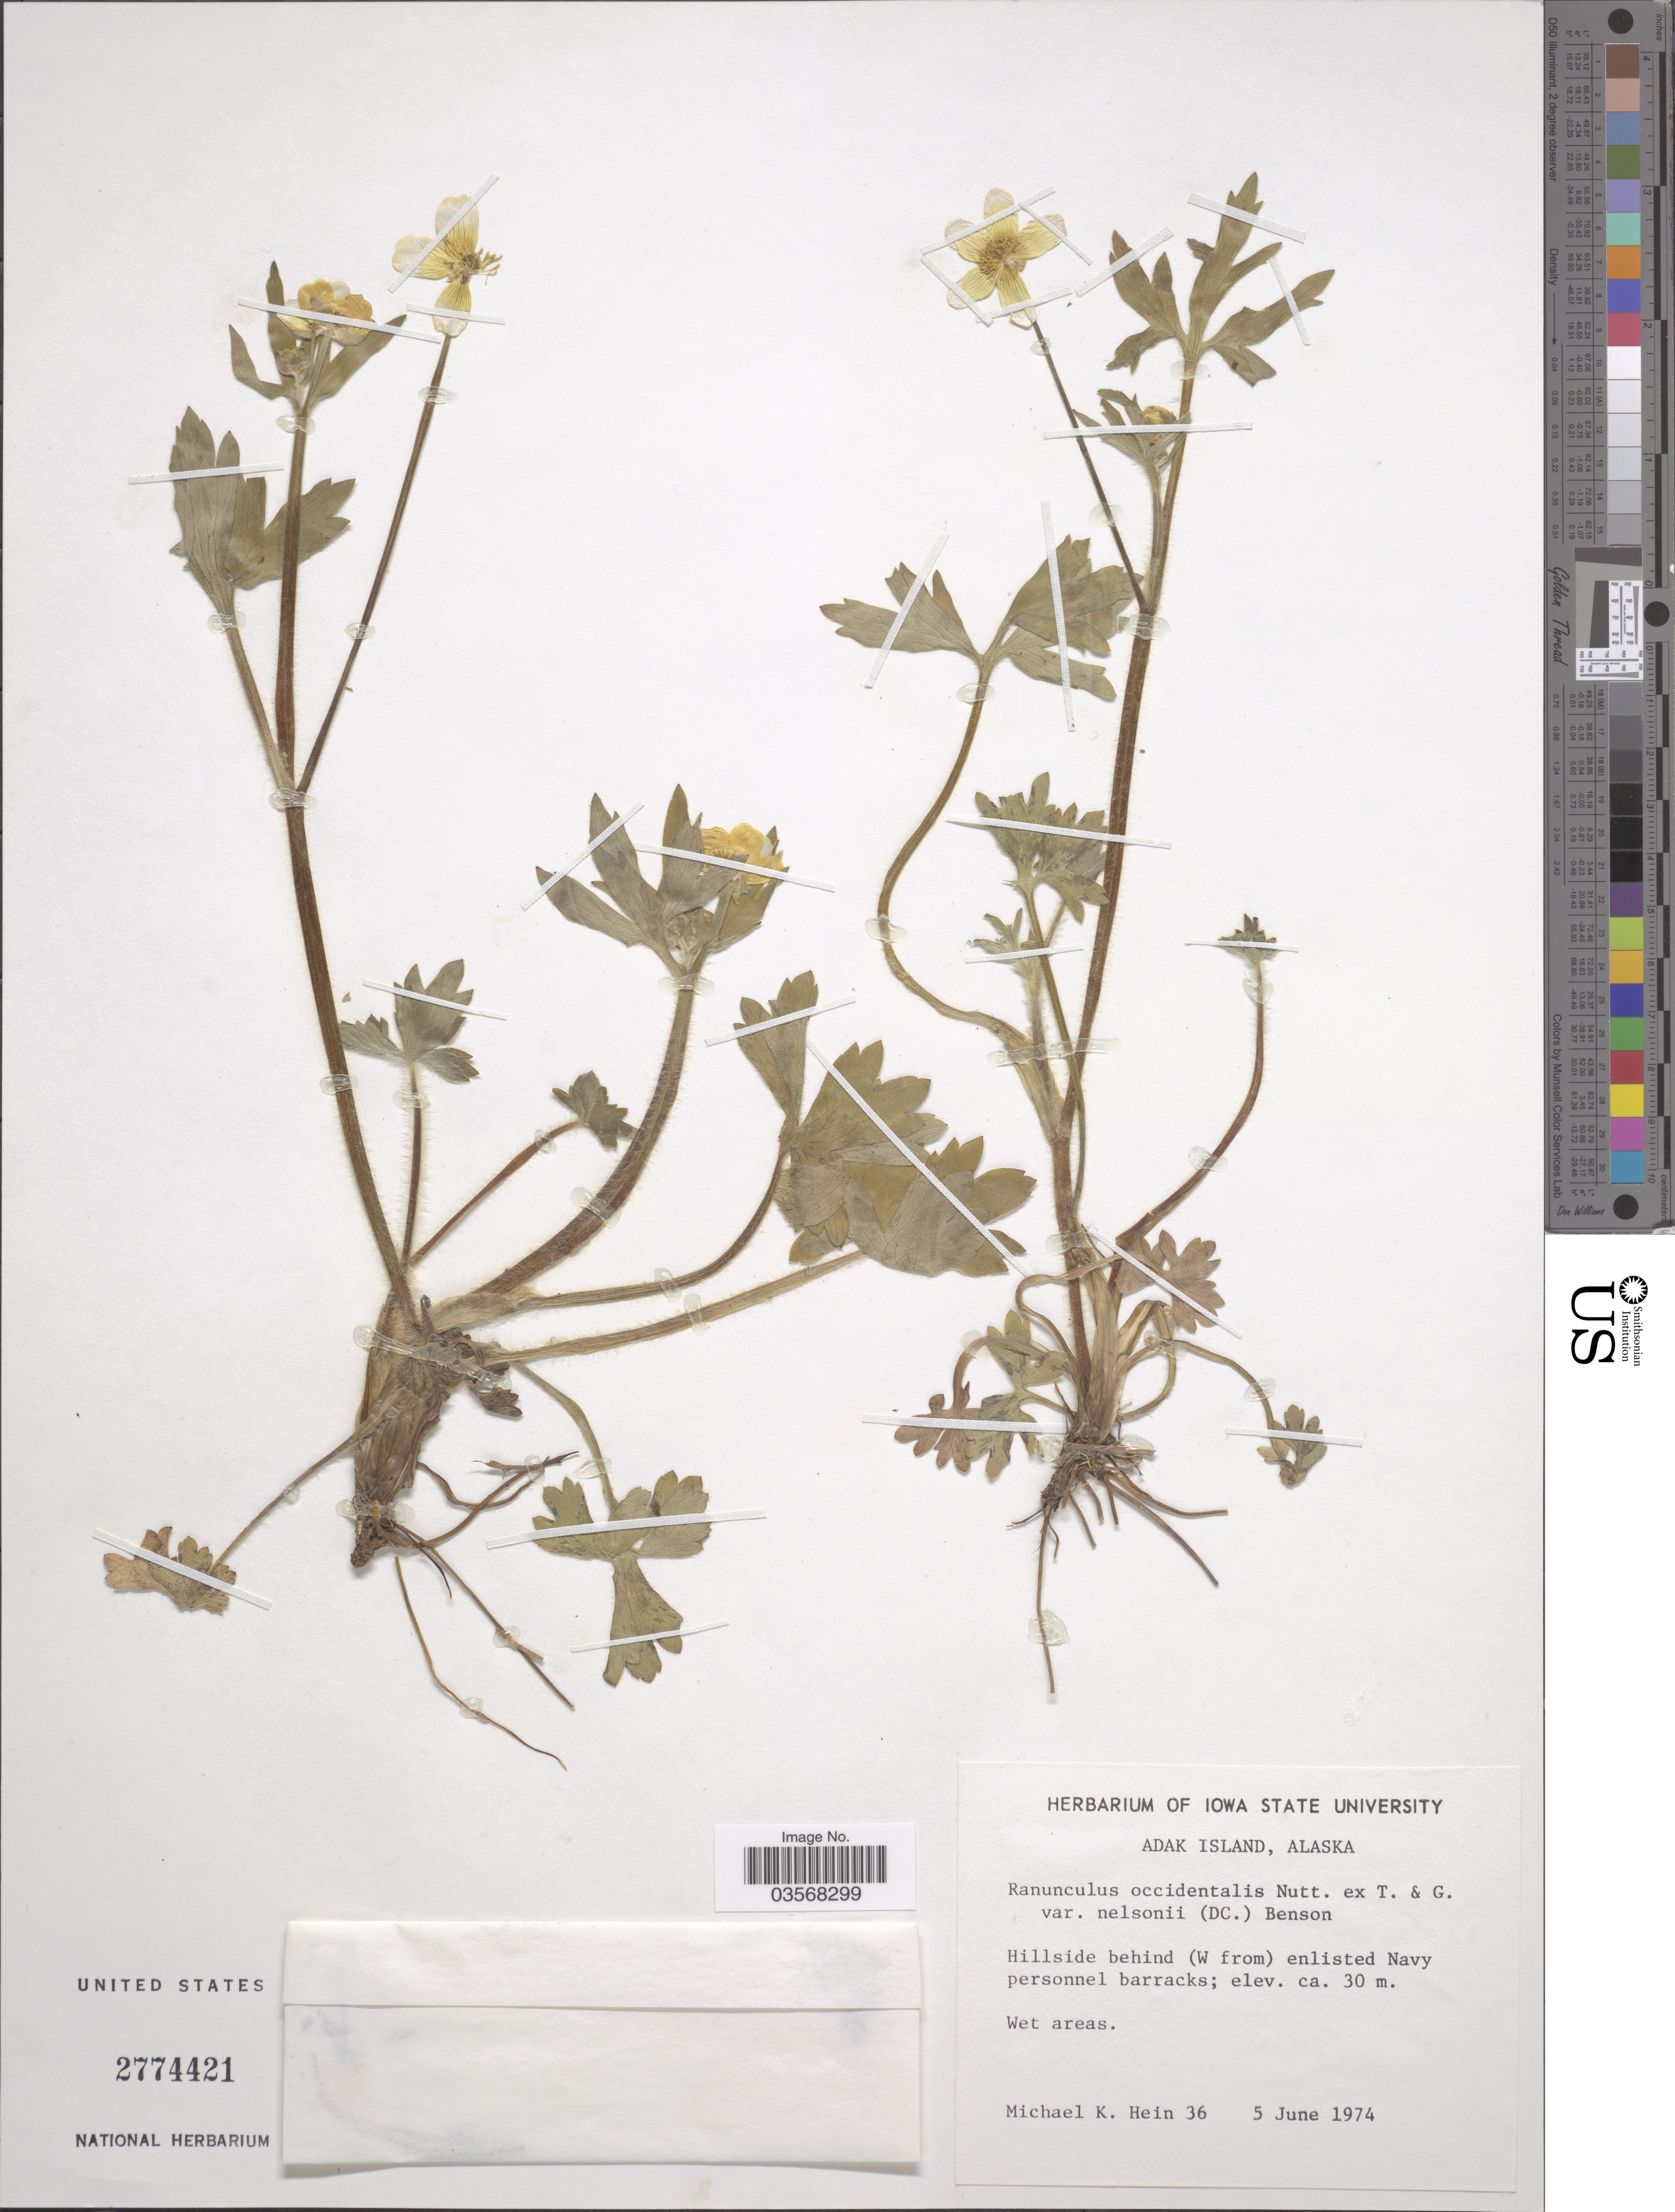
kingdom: Plantae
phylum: Tracheophyta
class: Magnoliopsida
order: Ranunculales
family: Ranunculaceae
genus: Ranunculus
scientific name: Ranunculus occidentalis var. nelsonii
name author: (DC.) L.D. Benson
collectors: M. Hein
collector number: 36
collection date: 1974-06-05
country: United States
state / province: Alaska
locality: Adak Island. Hillside behind (W from) enlisted Navy personnel barracks.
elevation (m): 30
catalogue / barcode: US 2774421